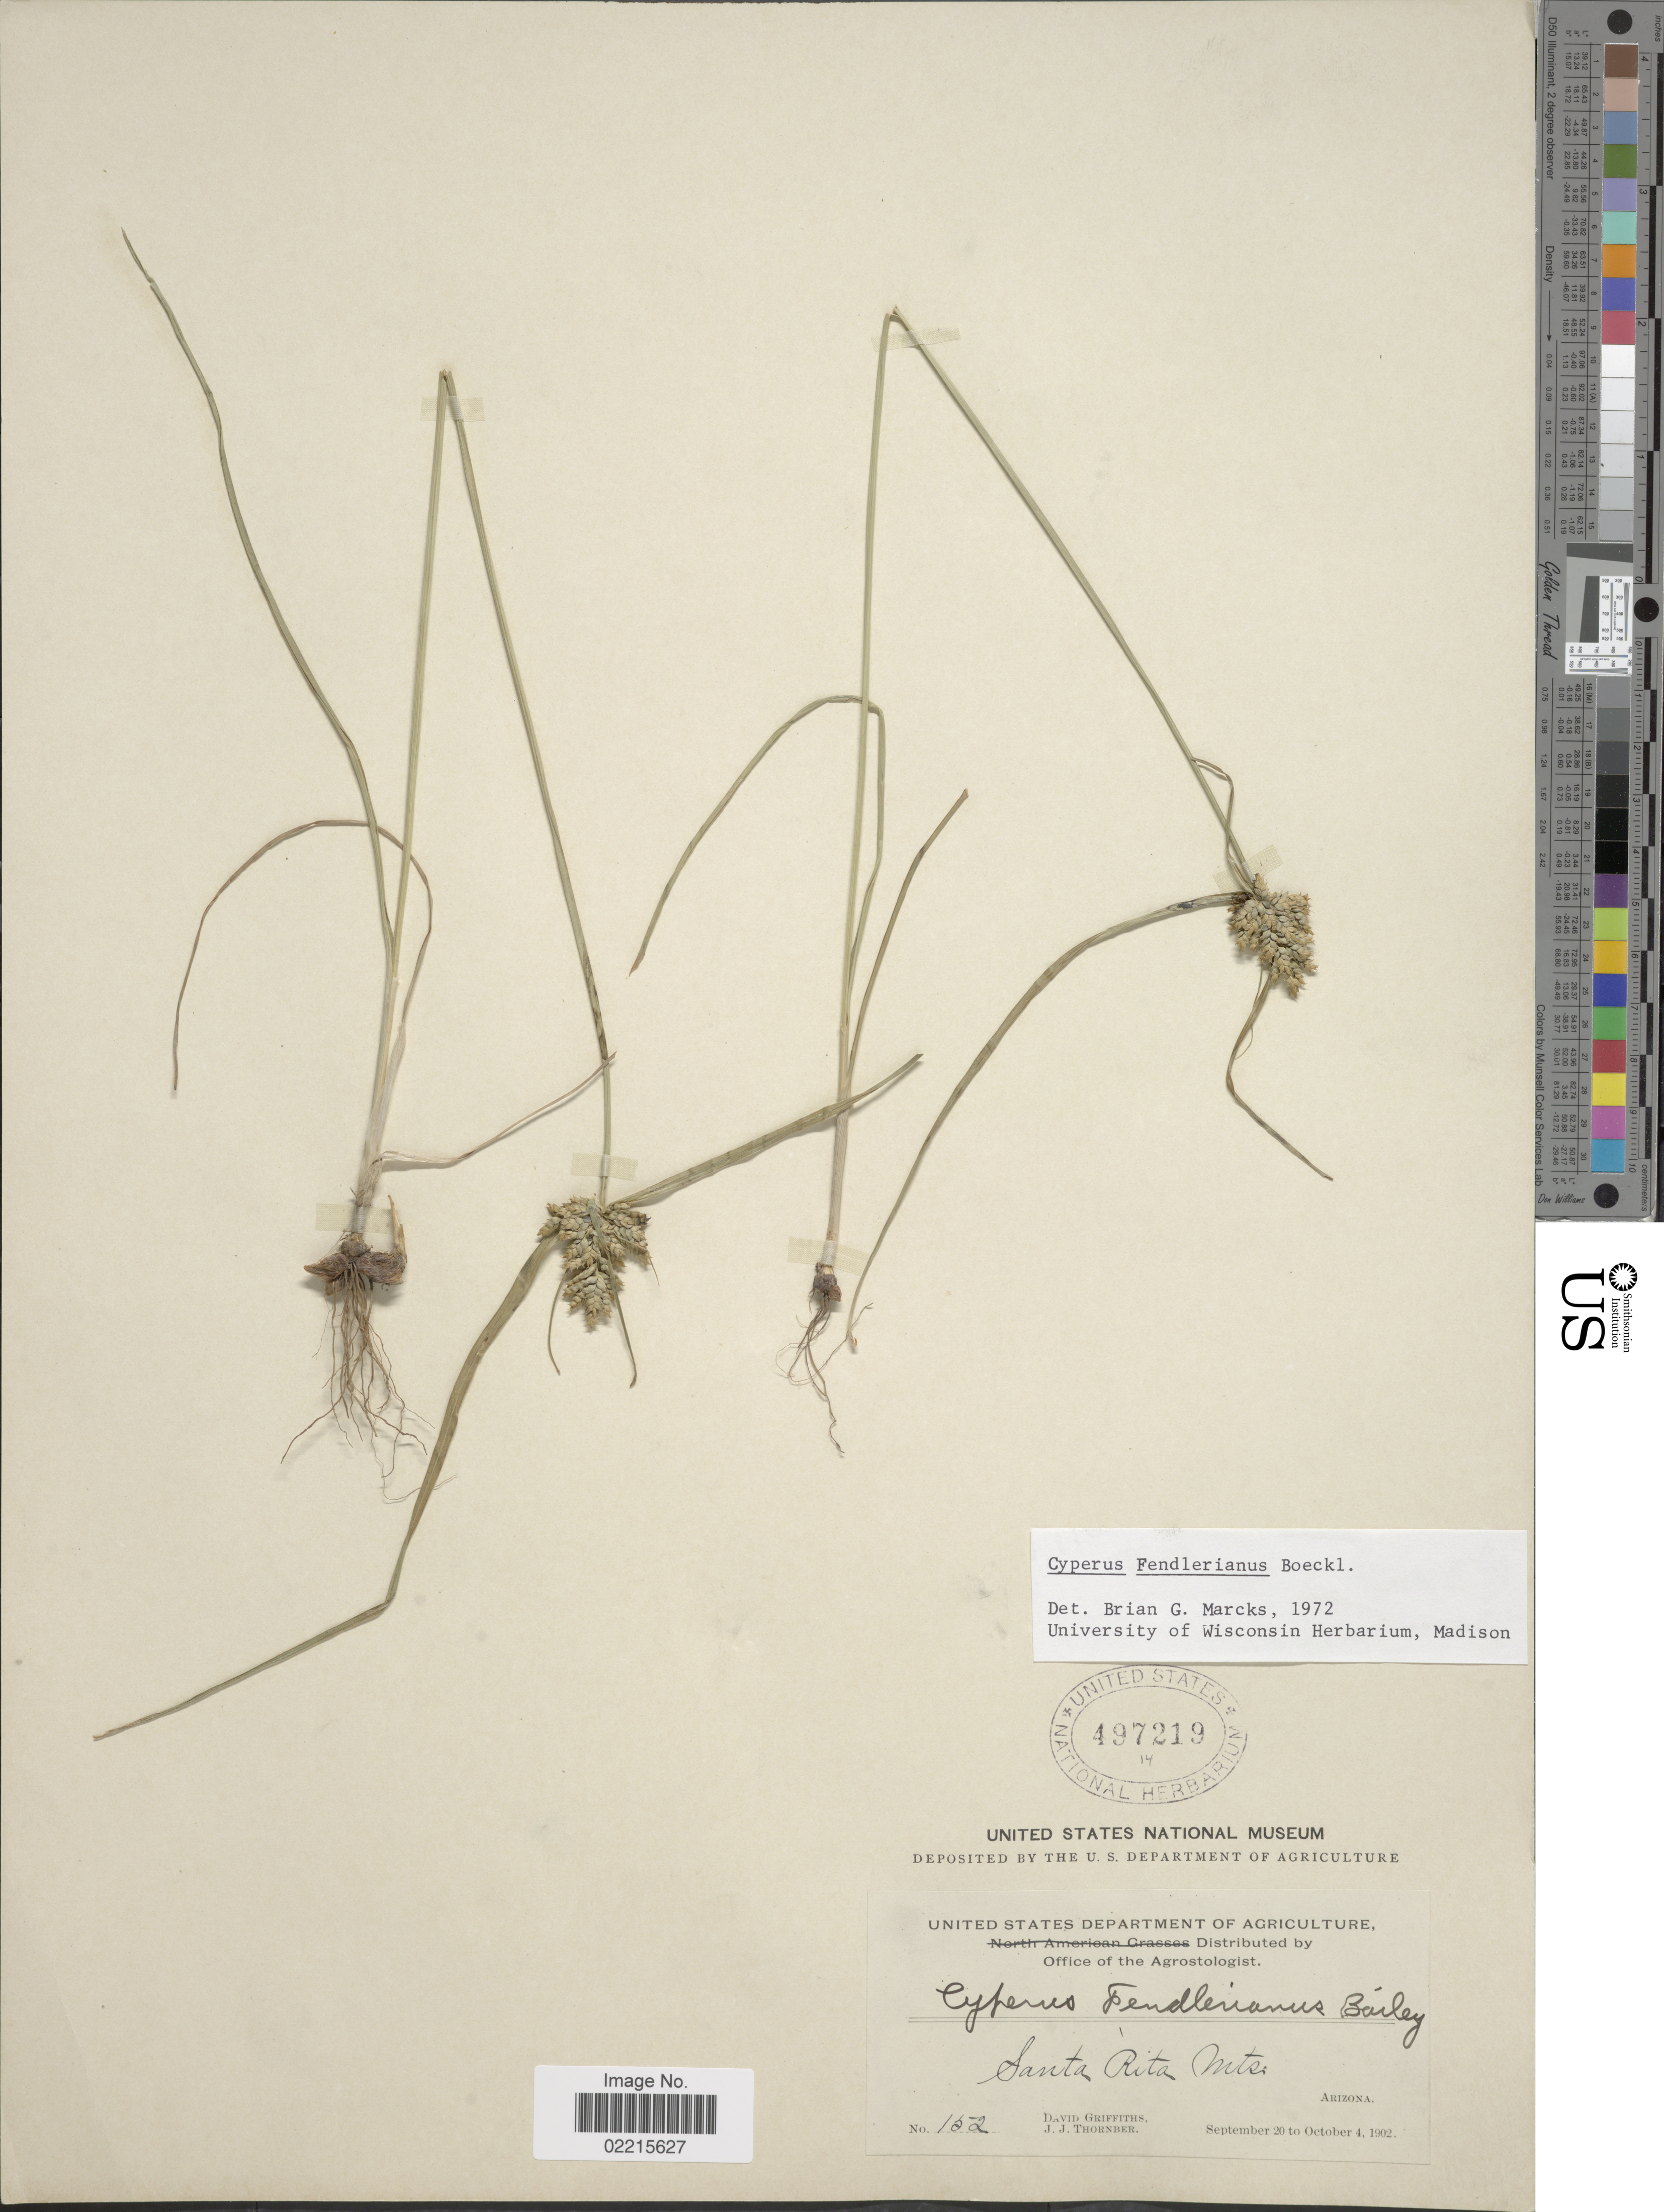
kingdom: Plantae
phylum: Tracheophyta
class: Liliopsida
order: Poales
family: Cyperaceae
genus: Cyperus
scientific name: Cyperus fendlerianus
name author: Boeckeler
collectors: D. Griffiths & J. Thornber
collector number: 152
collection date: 1902-09-20/1902-10-04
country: United States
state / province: Arizona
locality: Santa Rita Mts.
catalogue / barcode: US 497219